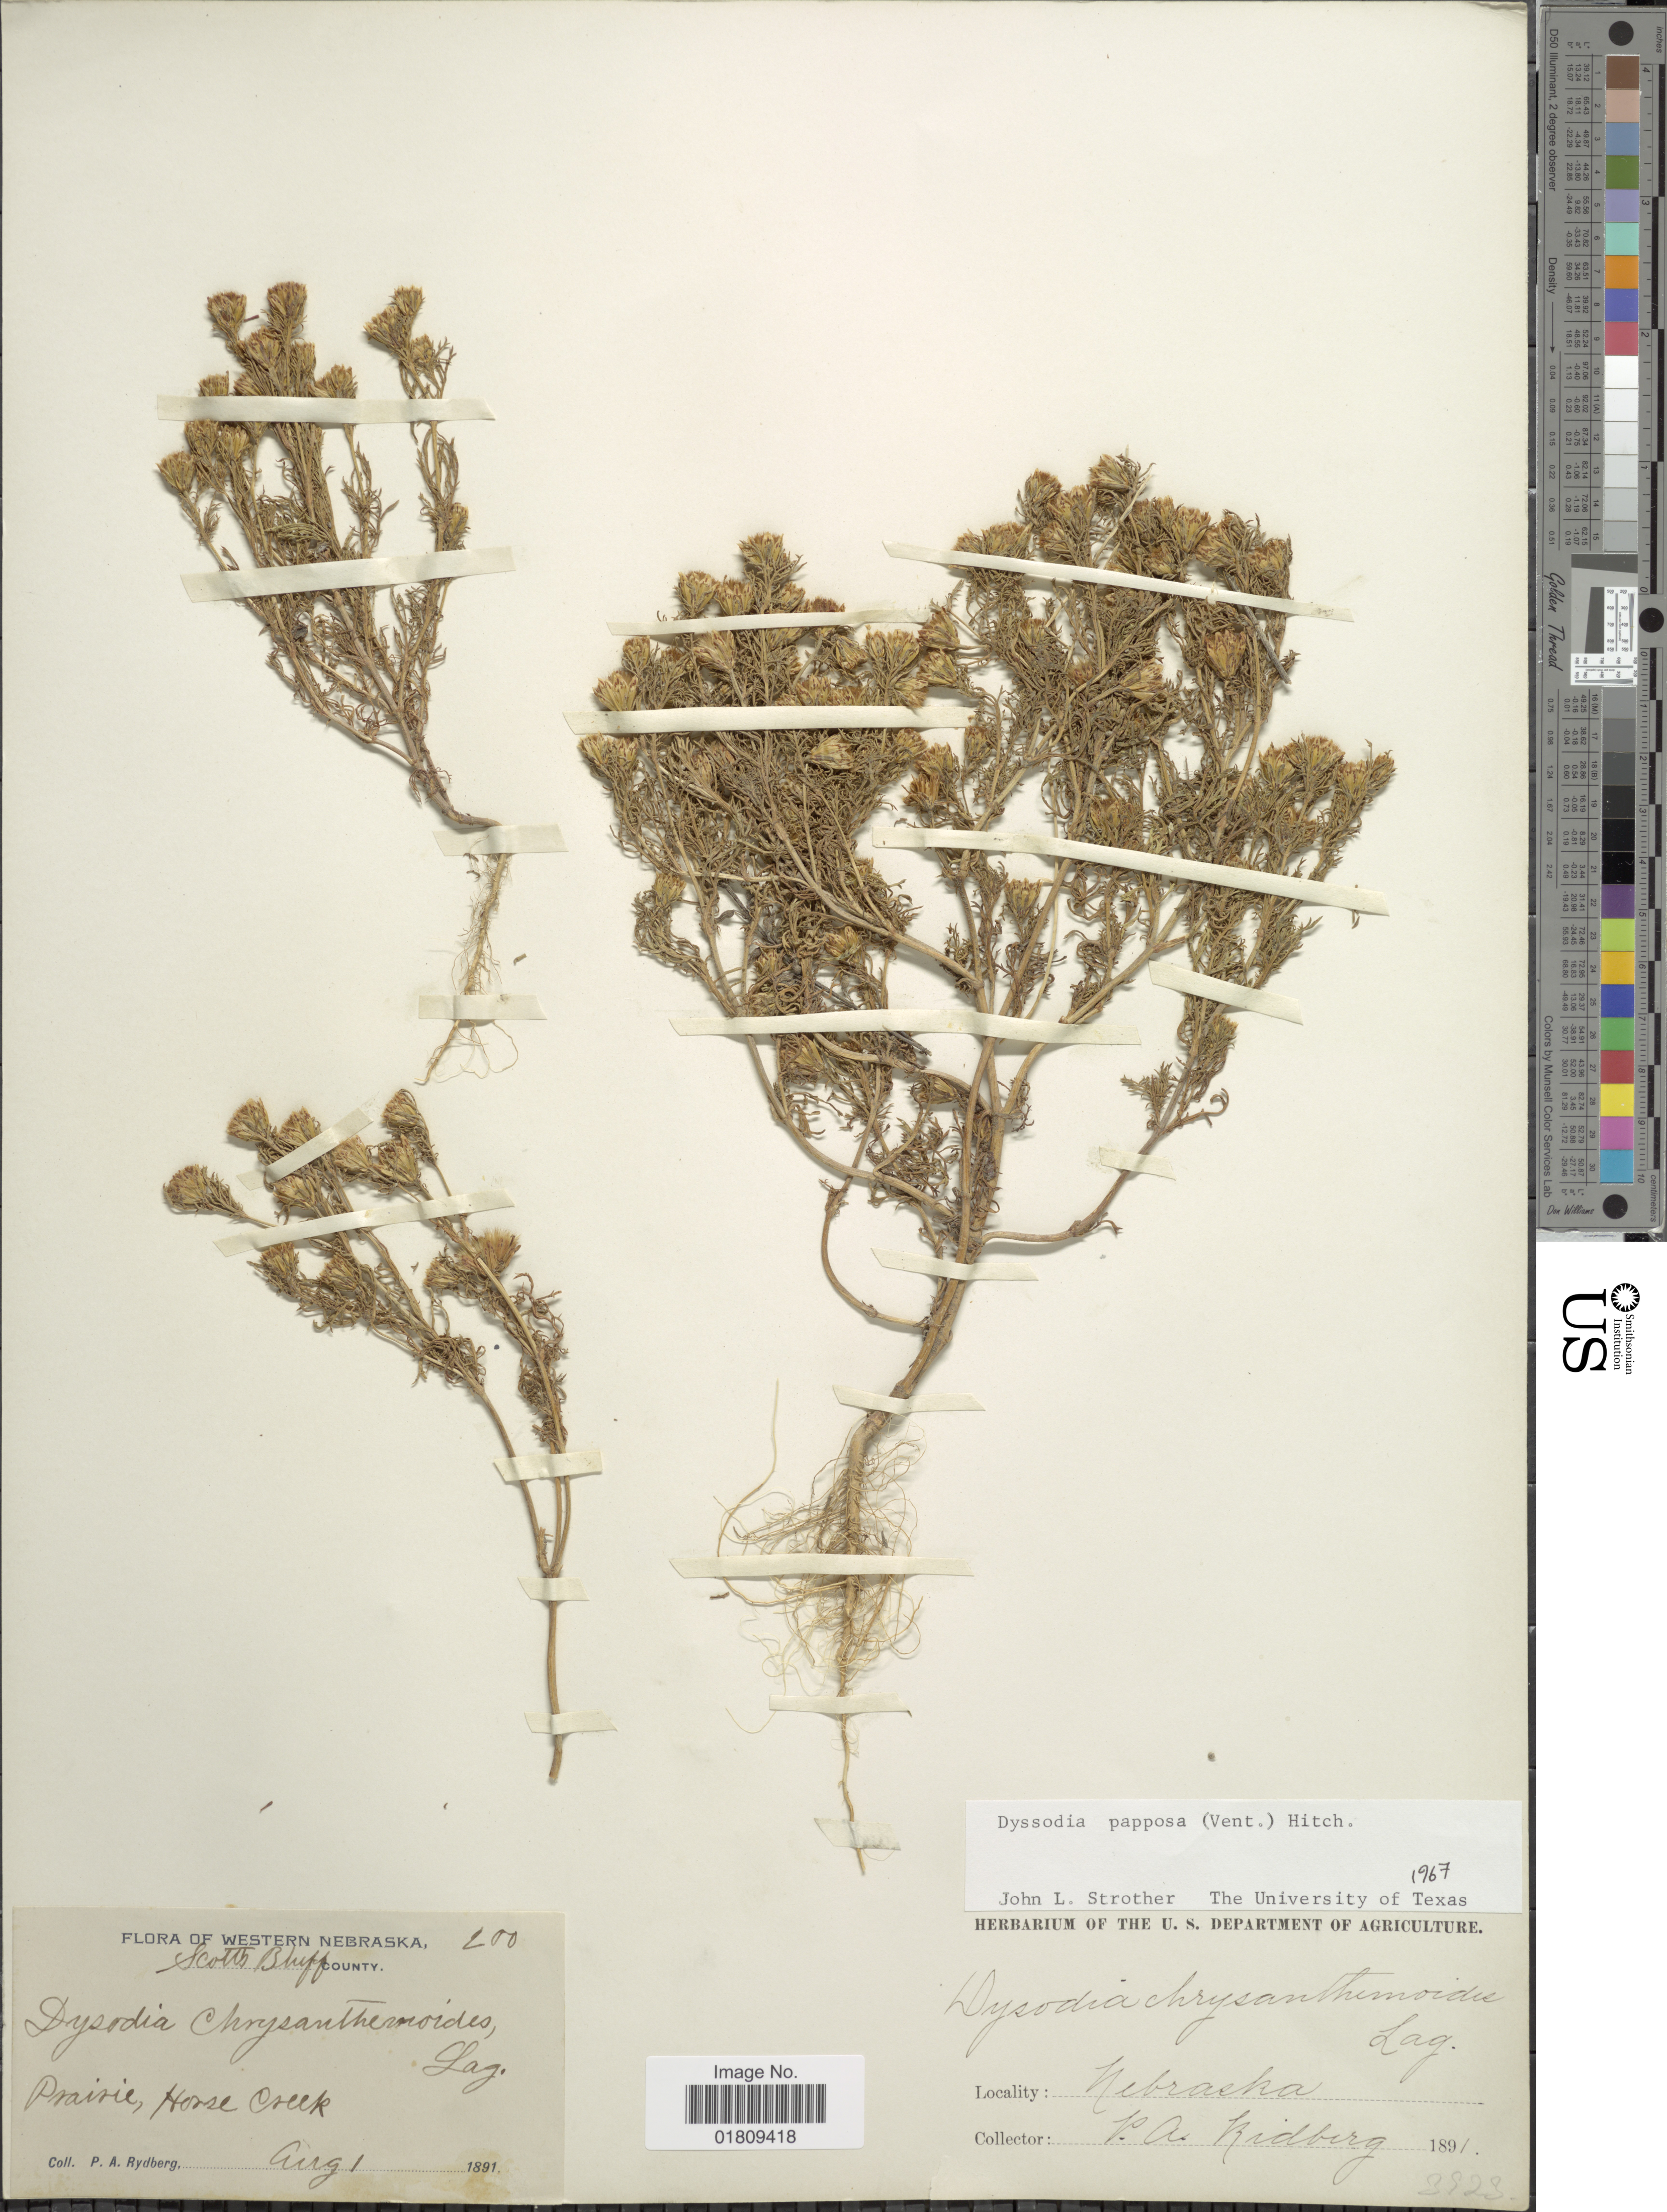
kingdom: Plantae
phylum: Tracheophyta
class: Magnoliopsida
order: Asterales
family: Asteraceae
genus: Dyssodia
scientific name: Dyssodia papposa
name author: (Vent.) Hitchc.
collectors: P. A. Rydberg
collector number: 200?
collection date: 1891-08-01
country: United States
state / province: Nebraska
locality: Western Nebraska, Prairie, Horse Creek, South Bluff County